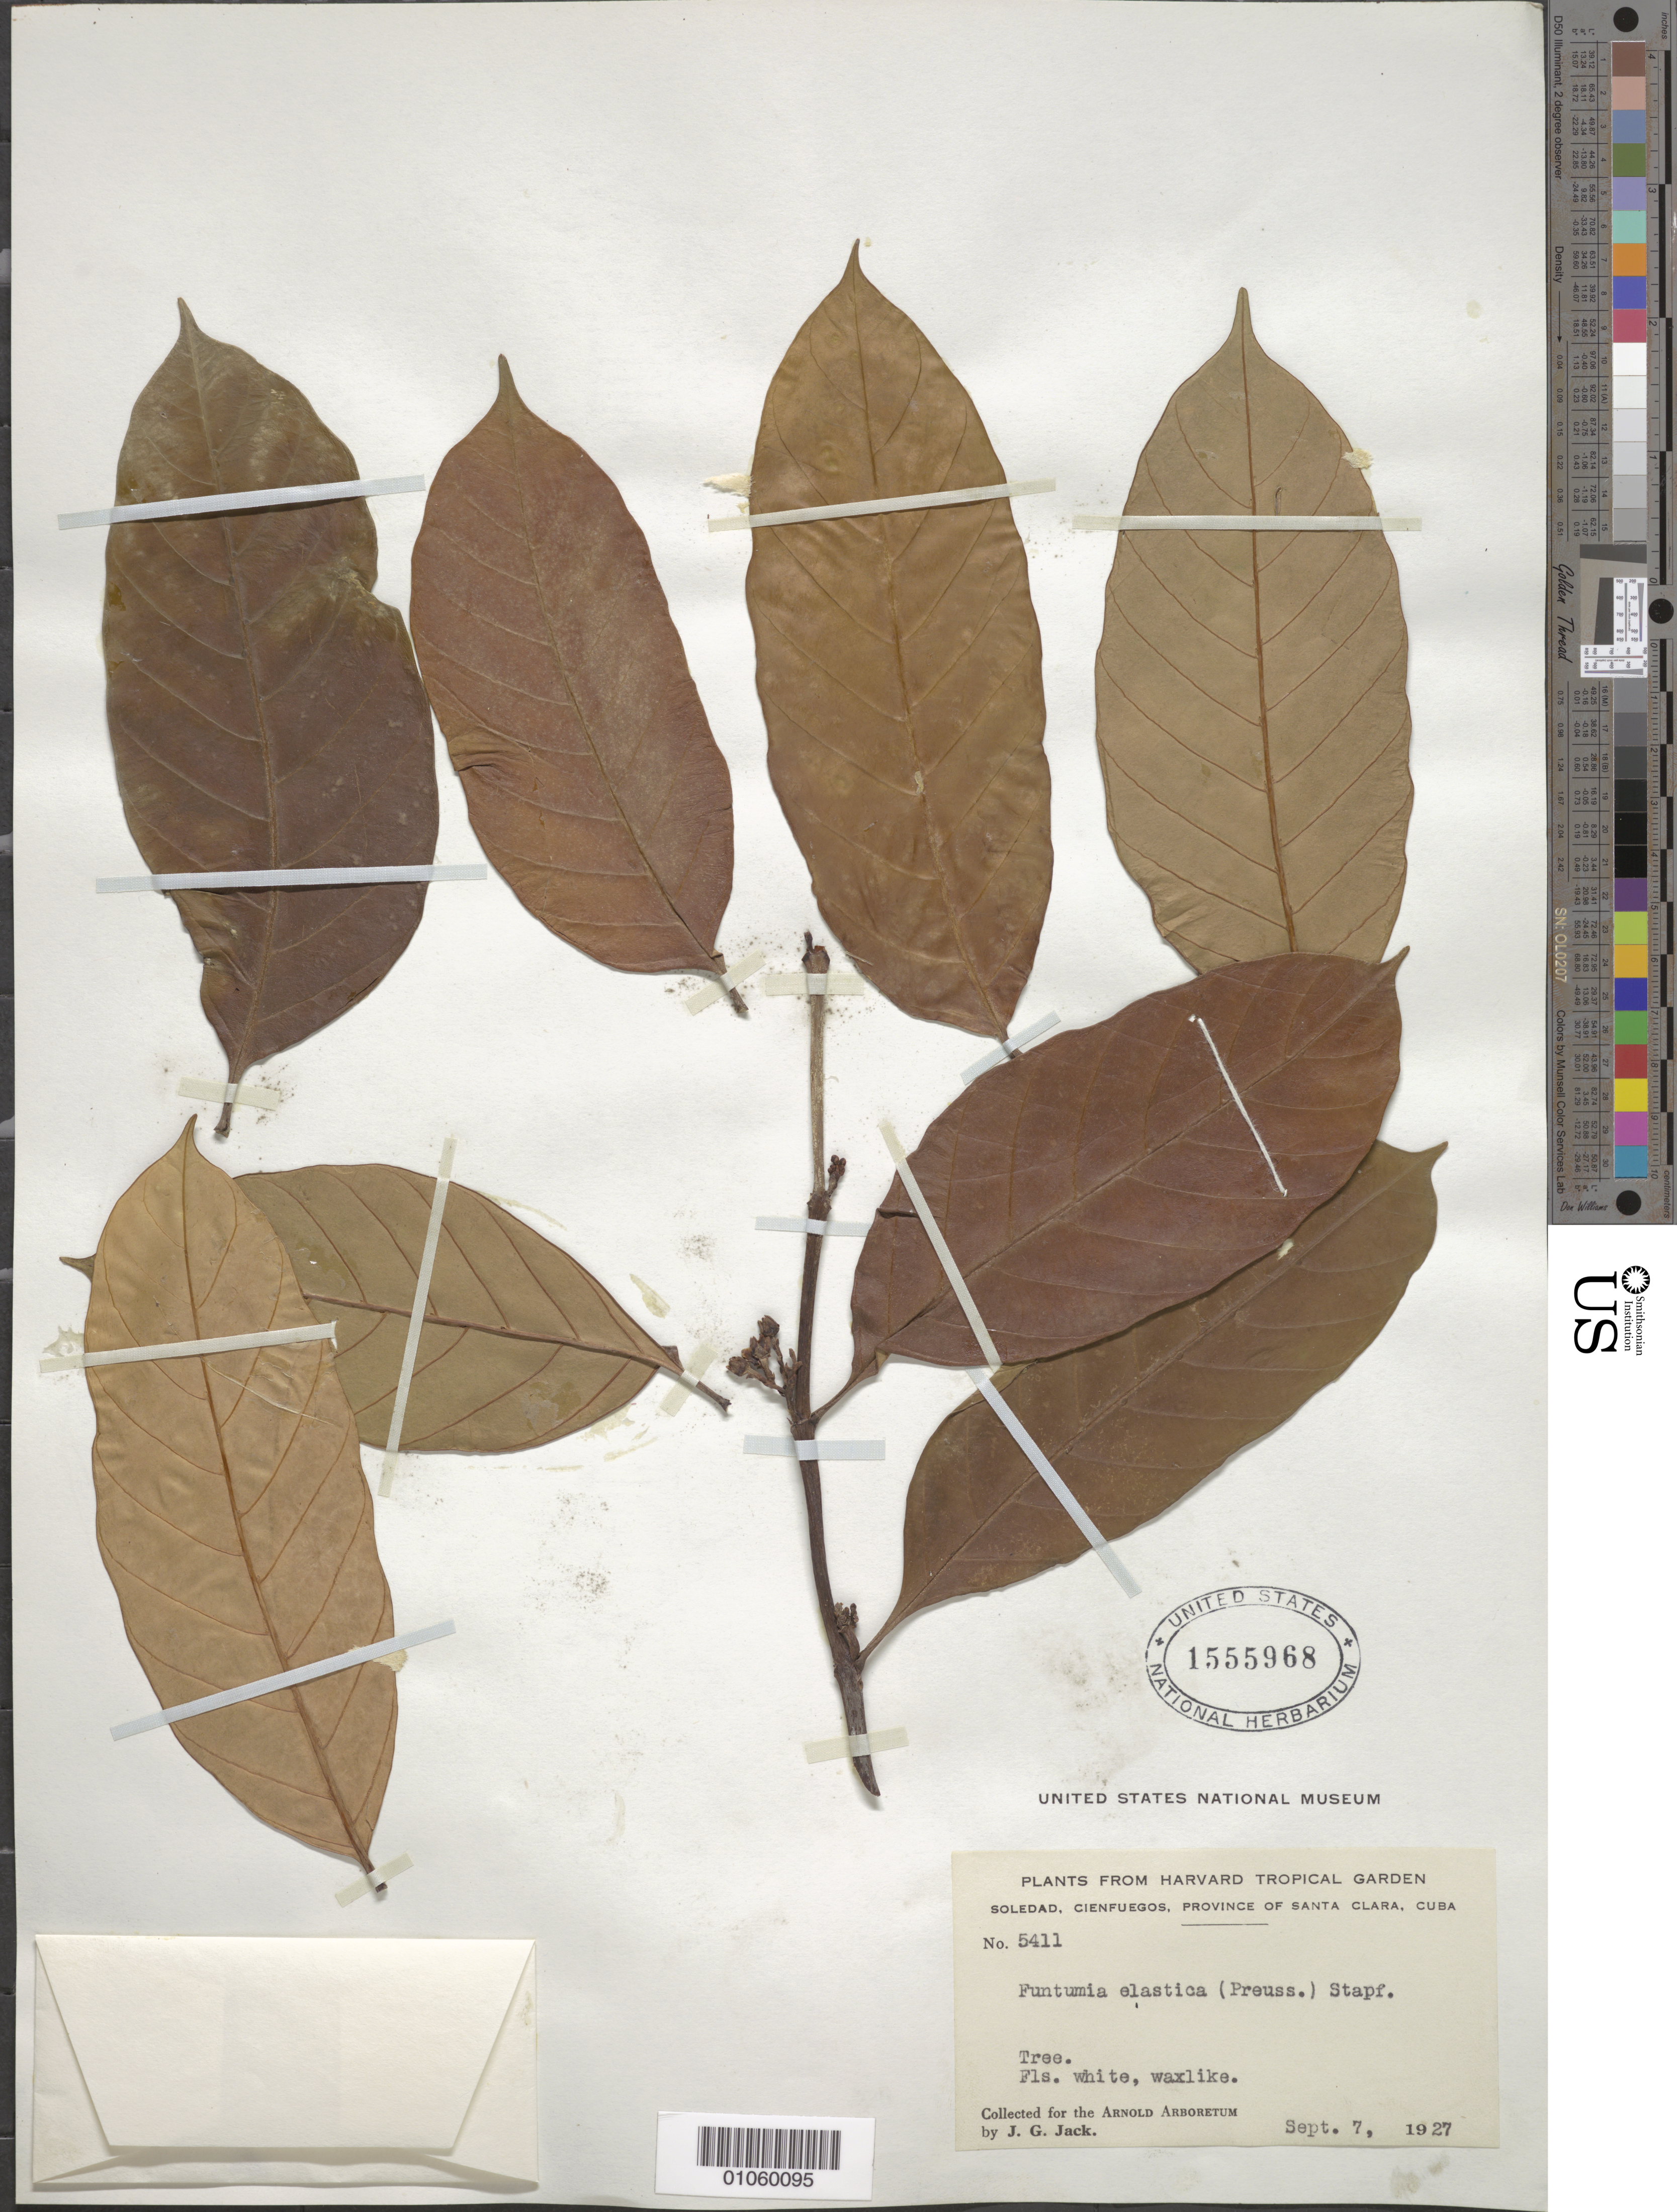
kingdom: Plantae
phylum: Tracheophyta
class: Magnoliopsida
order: Gentianales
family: Apocynaceae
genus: Funtumia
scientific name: Funtumia elastica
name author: Stapf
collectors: J. G. Jack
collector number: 5411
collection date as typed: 07 Sep 1927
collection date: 1927-09-07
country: Cuba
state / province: Cienfuegos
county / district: Santa Clara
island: Cuba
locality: Soledad, Cienfuegos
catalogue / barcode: US 1555968